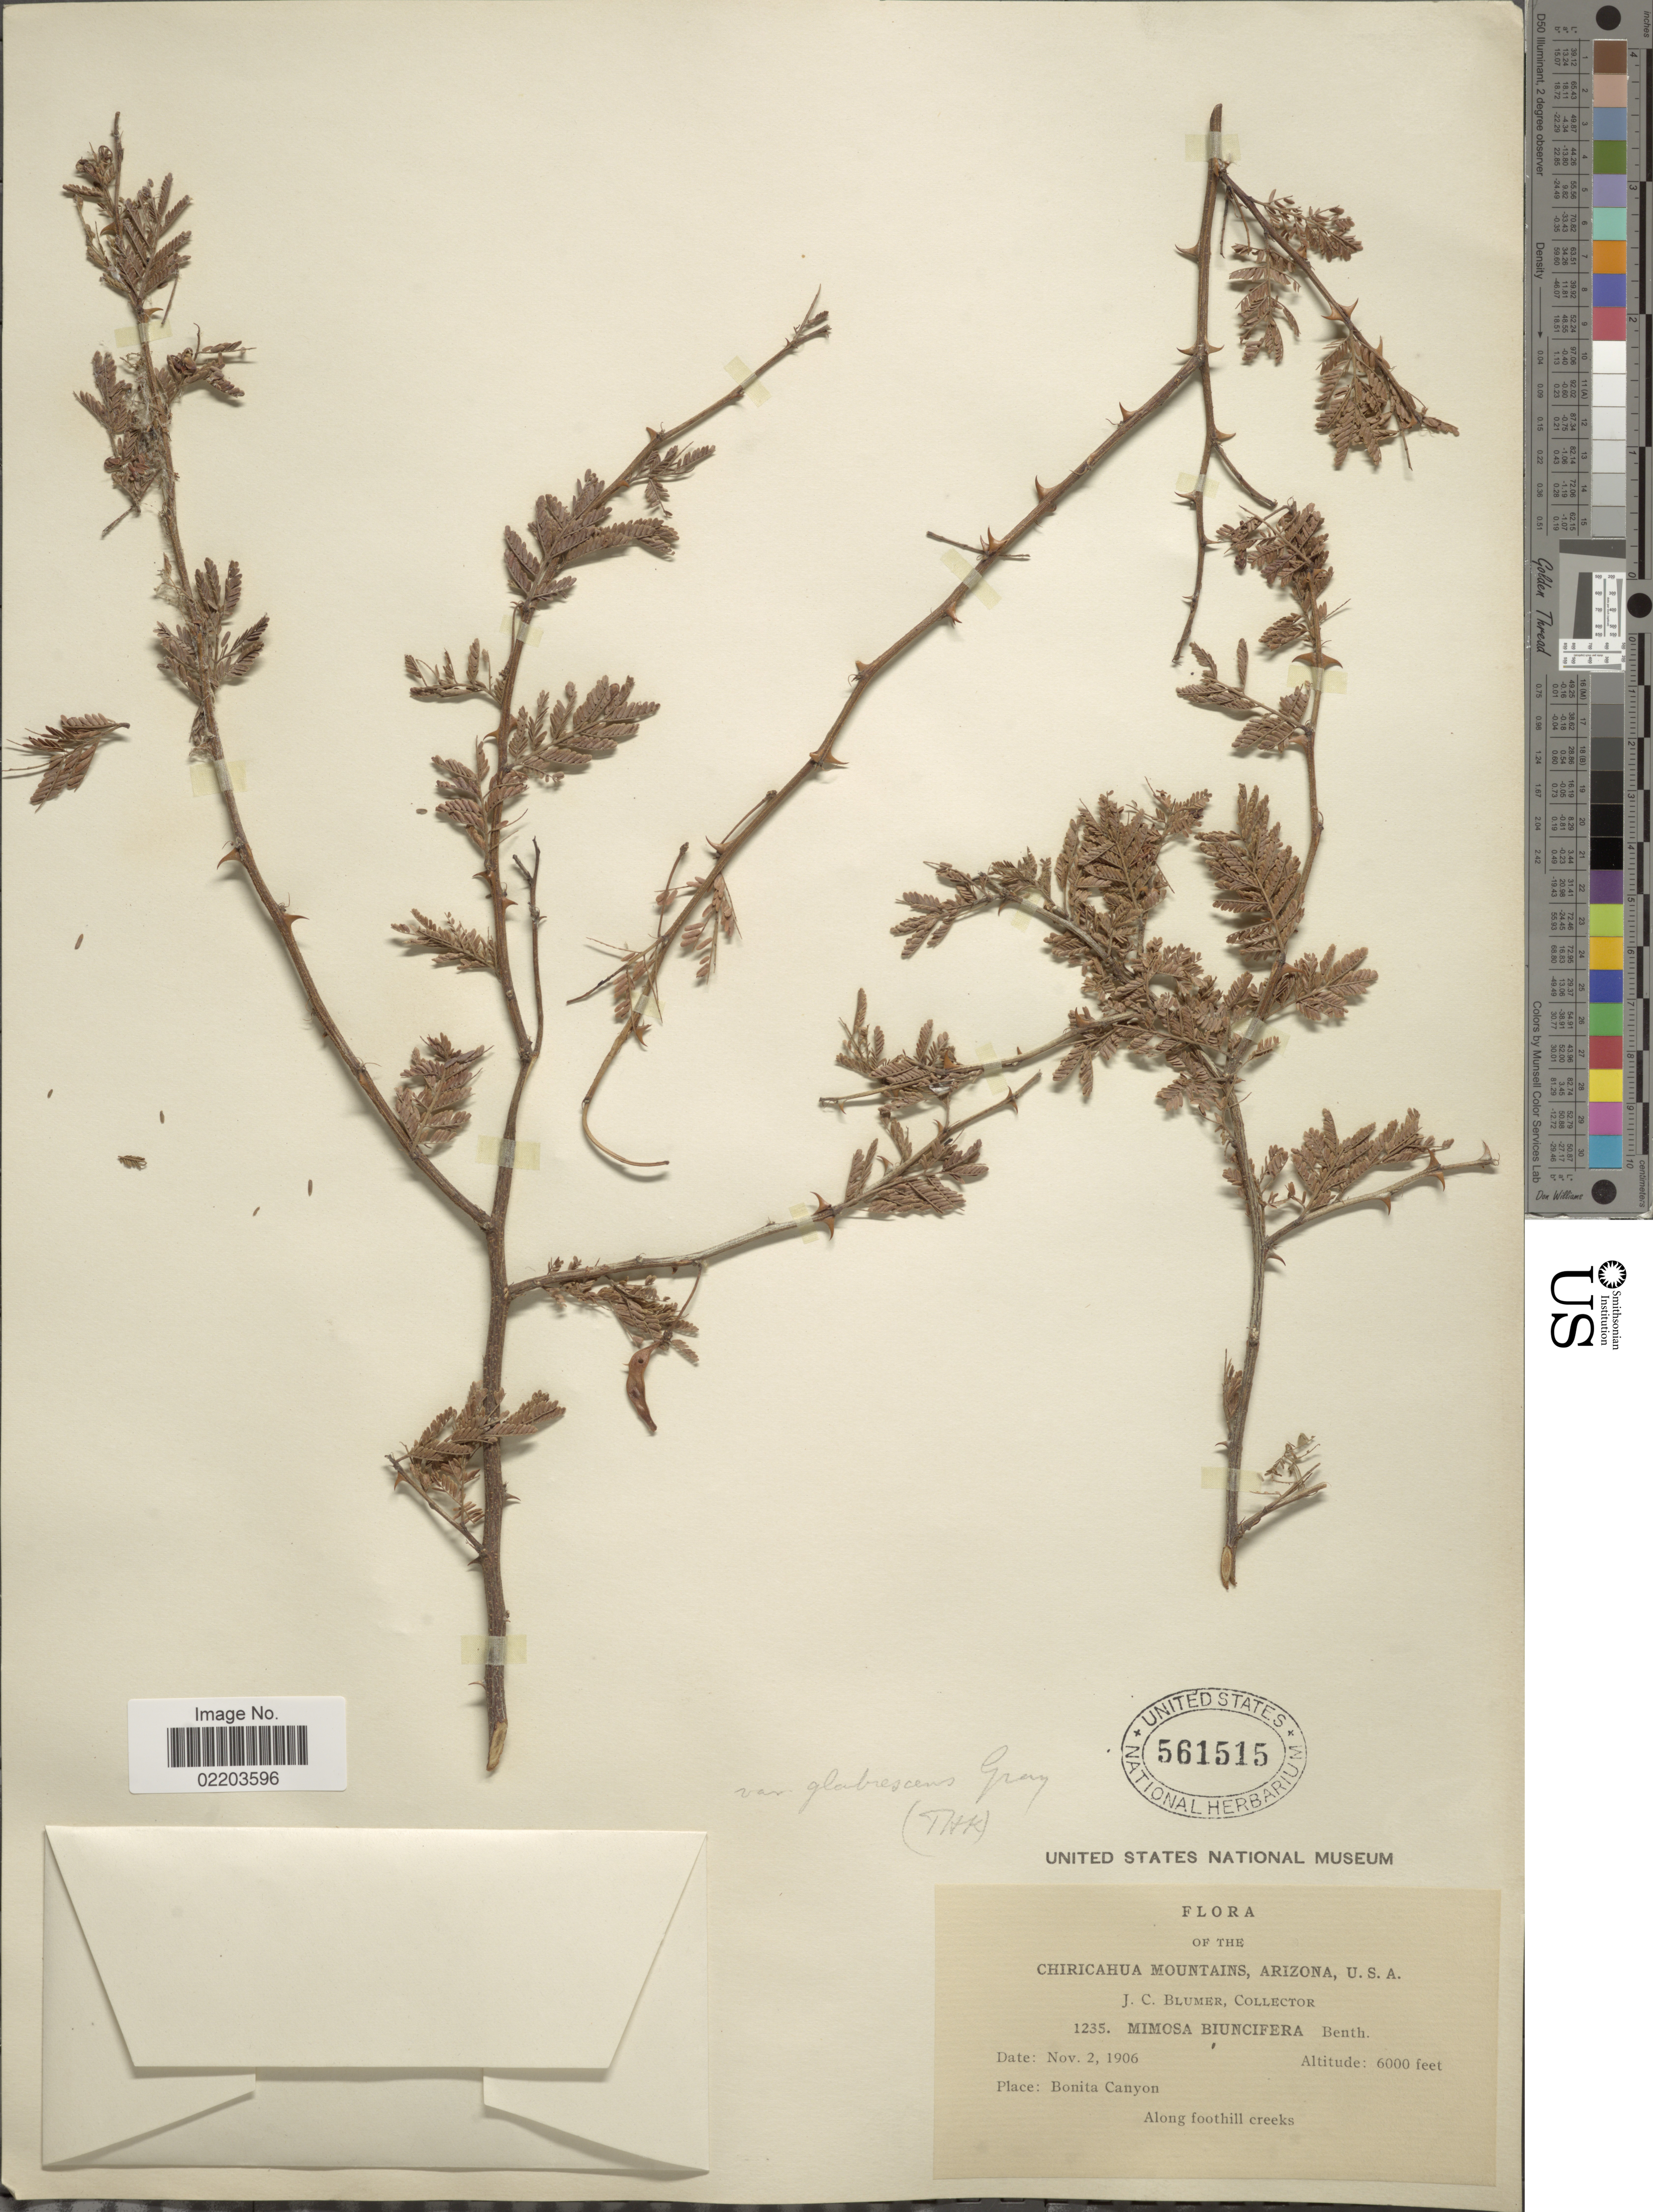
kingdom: Plantae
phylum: Tracheophyta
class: Magnoliopsida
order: Fabales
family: Fabaceae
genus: Mimosa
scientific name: Mimosa biuncifera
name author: Benth.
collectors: J. C. Blumer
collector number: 1235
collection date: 1906-11-02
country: United States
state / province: Arizona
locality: Chiricahua Mountains, Bonita Canyon, Along foothill creeks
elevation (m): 1829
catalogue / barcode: US 561515